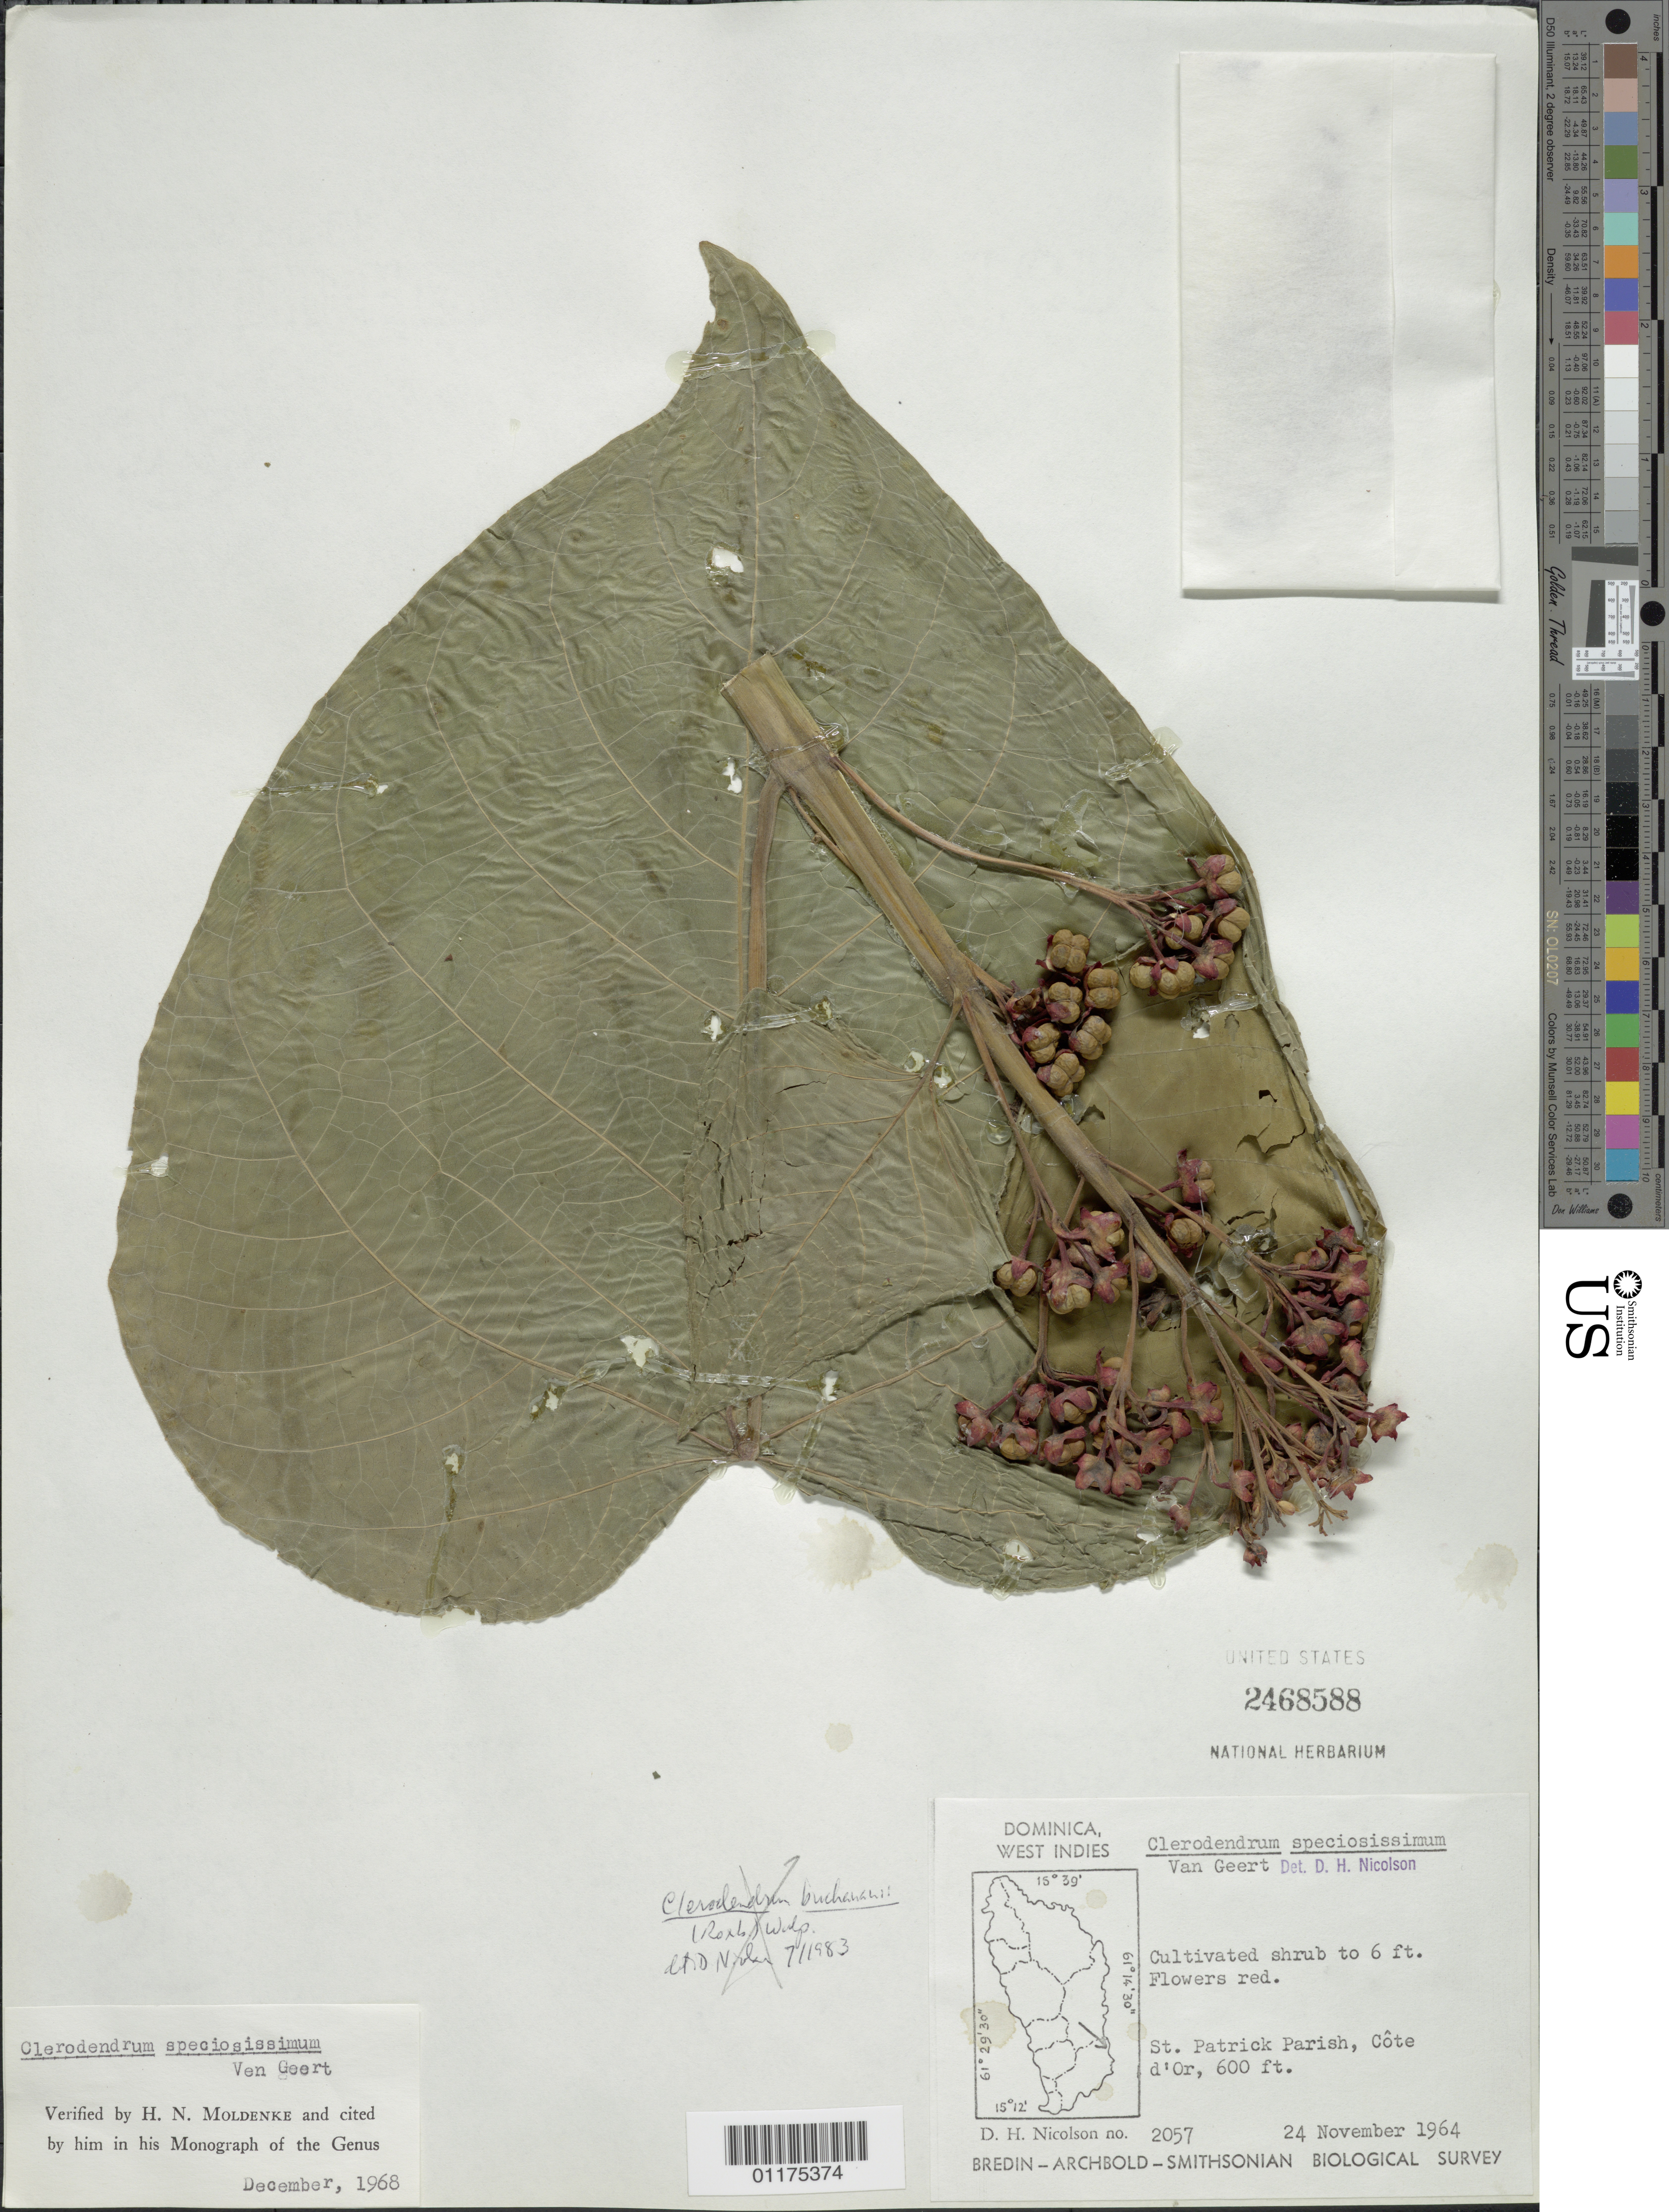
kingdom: Plantae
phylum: Tracheophyta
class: Magnoliopsida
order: Lamiales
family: Lamiaceae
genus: Clerodendrum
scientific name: Clerodendrum speciosissimum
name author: Drapiez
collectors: D. H. Nicolson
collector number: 2057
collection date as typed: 24 Nov 1964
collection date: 1964-11-24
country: Dominica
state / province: St. Patrick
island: Dominica I.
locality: Cote d'Or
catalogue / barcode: US 2468588